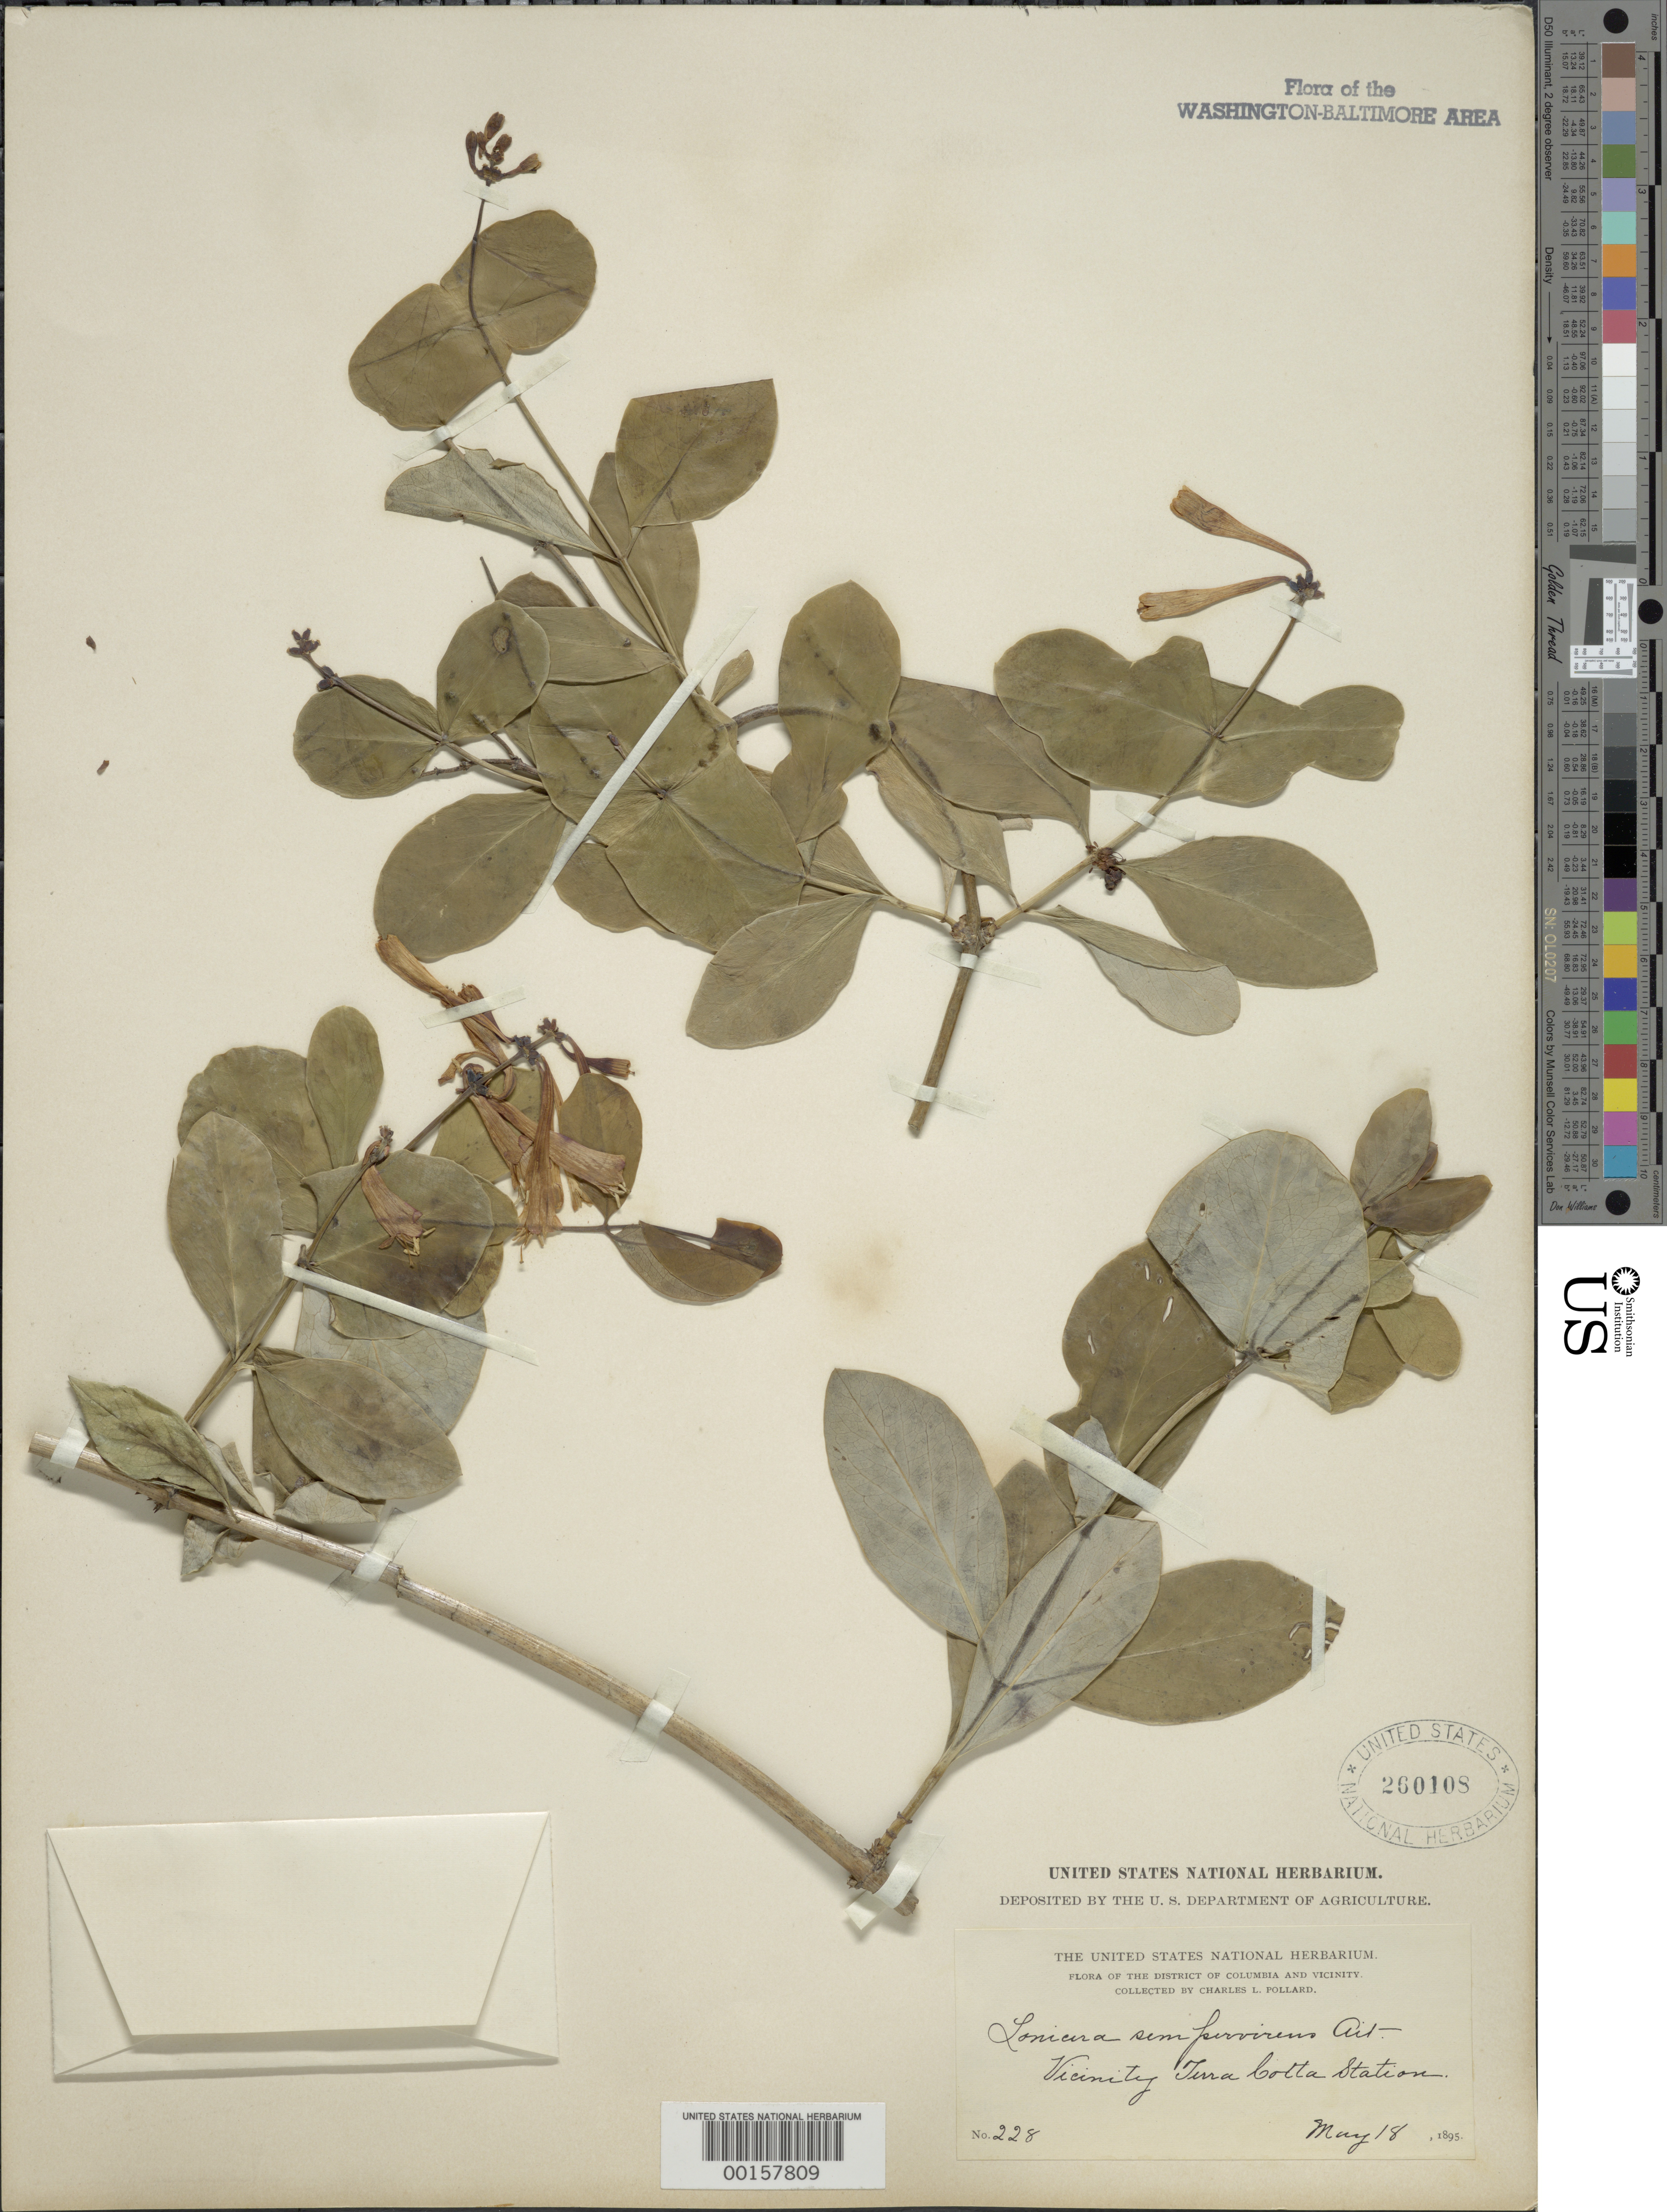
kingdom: Plantae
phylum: Tracheophyta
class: Magnoliopsida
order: Dipsacales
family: Caprifoliaceae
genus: Lonicera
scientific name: Lonicera sempervirens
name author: L.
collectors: C. L. Pollard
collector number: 228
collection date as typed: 18 May 1895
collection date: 1895-05-18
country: United States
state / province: District of Columbia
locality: Terra Cotta Station vicinity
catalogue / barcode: US 260108